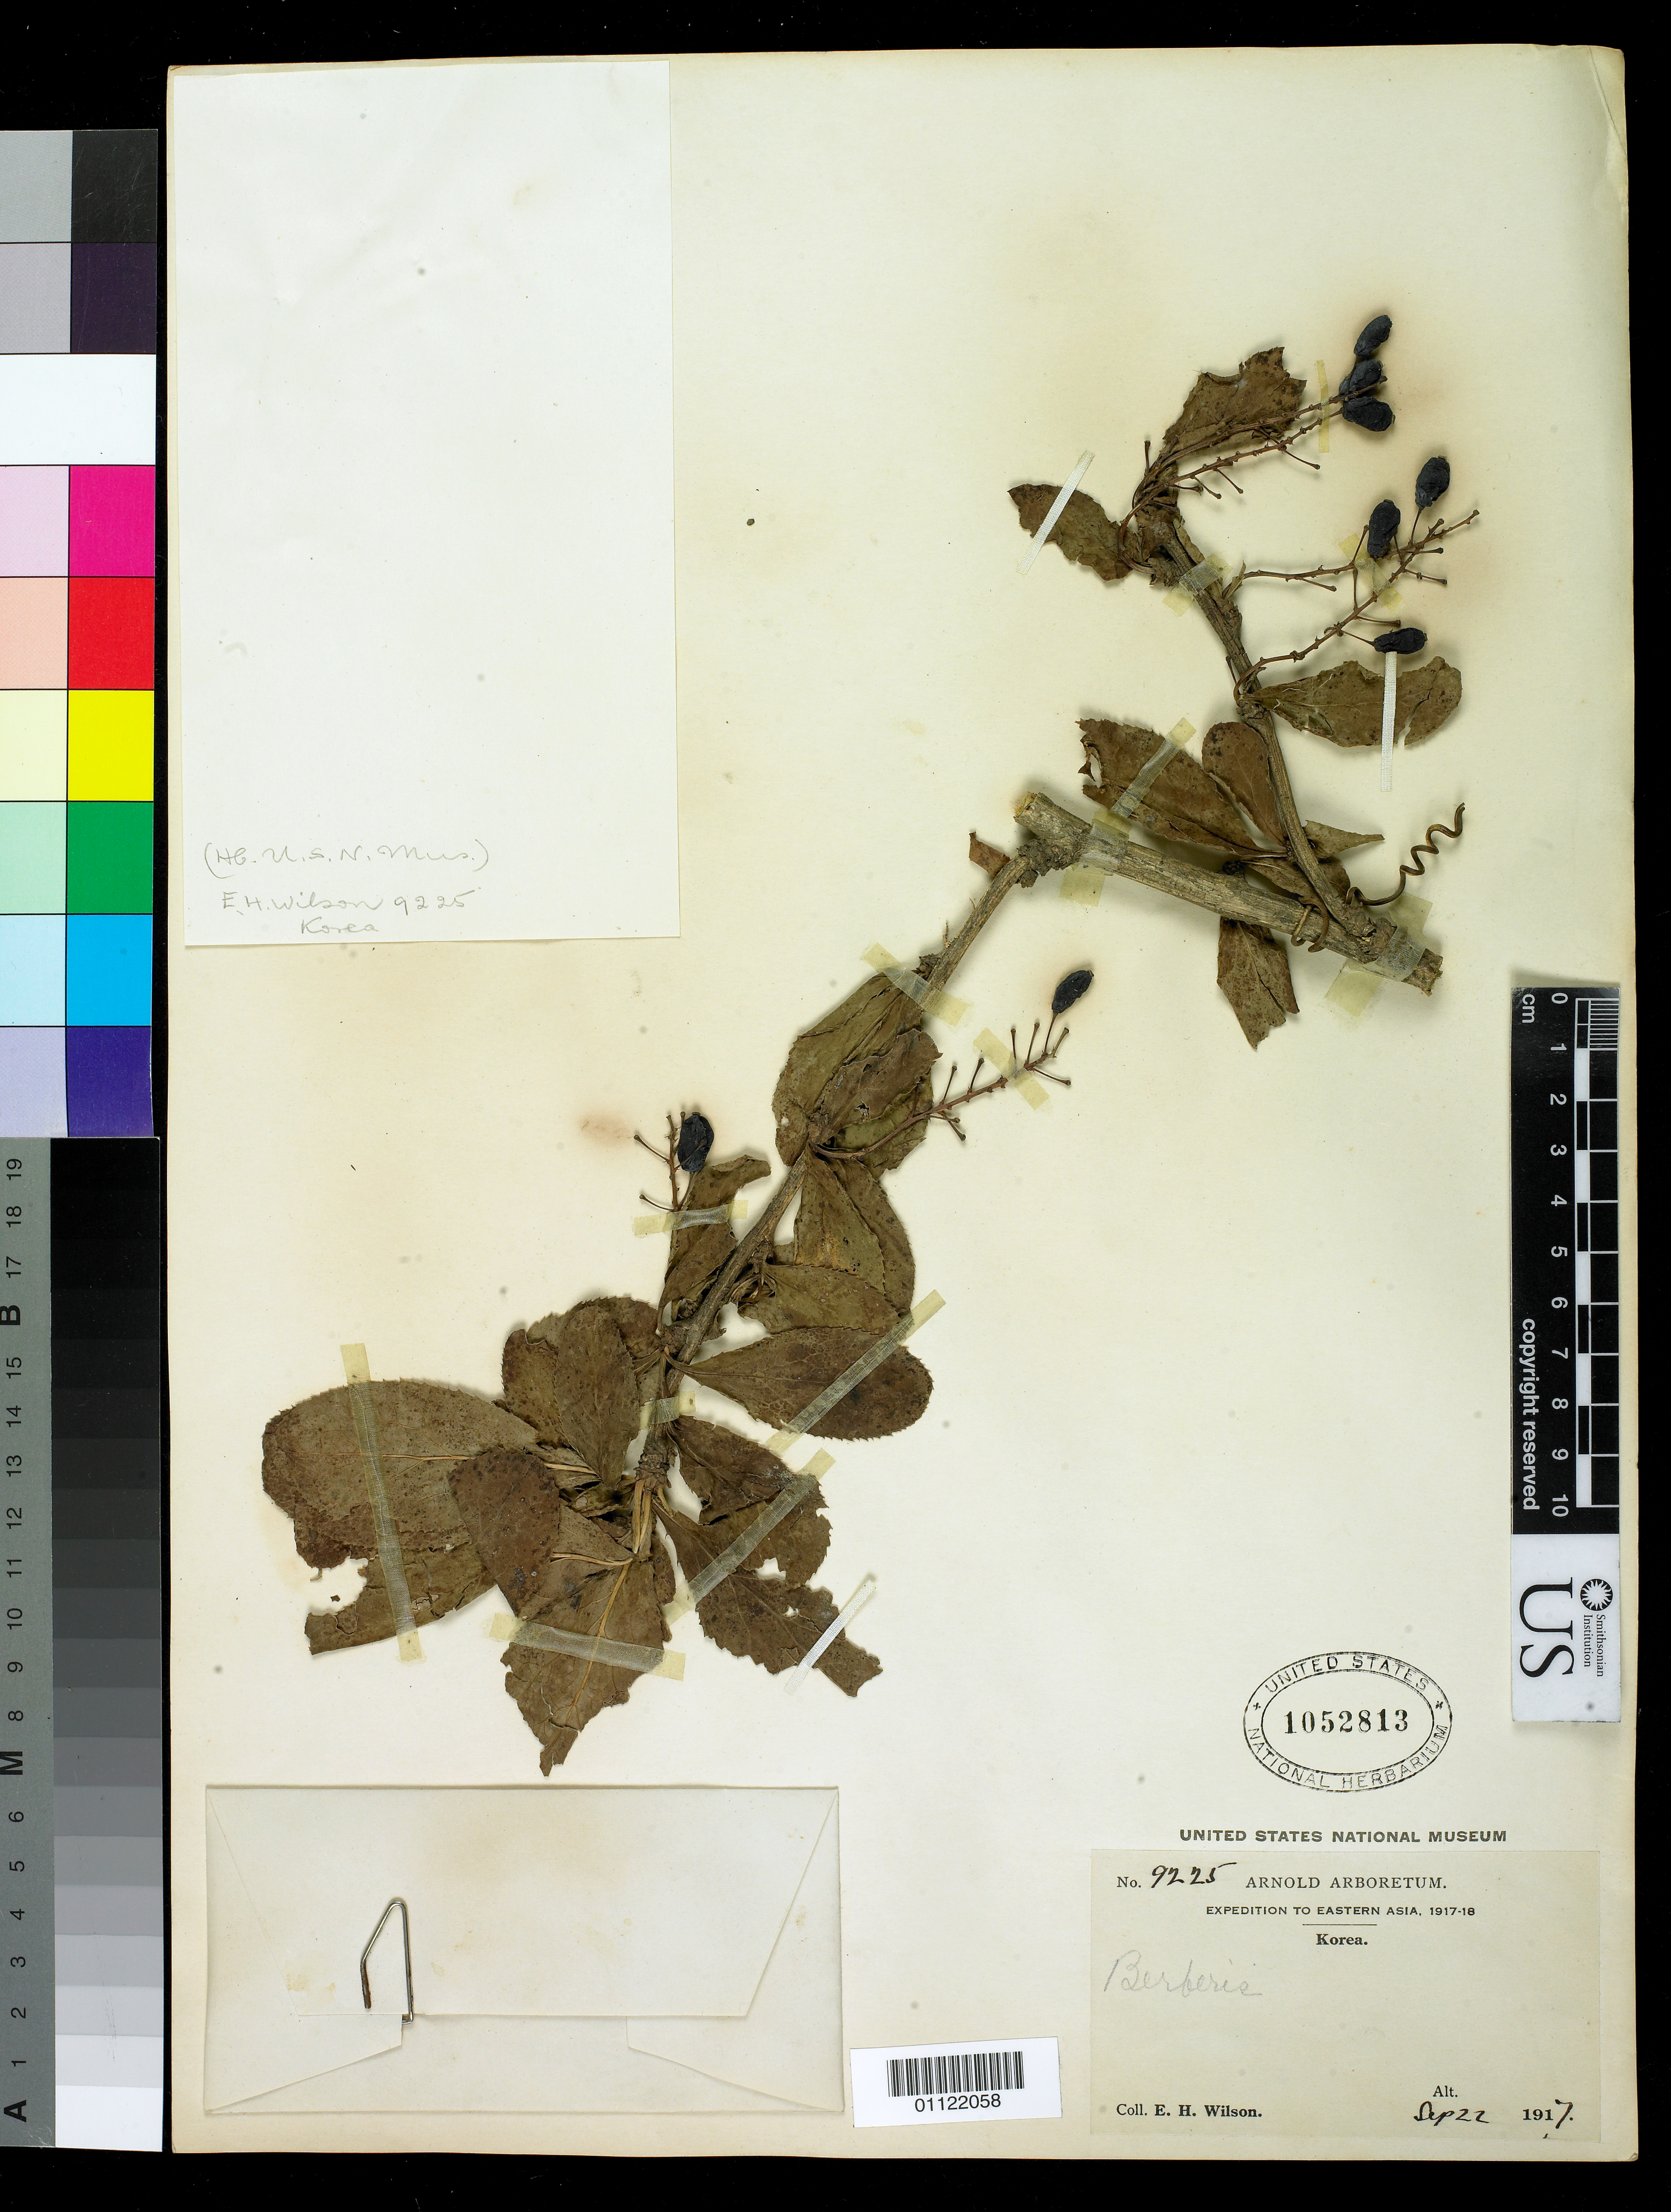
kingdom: Plantae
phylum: Tracheophyta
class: Magnoliopsida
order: Ranunculales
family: Berberidaceae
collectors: E. H. Wilson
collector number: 9225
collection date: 1917-09-22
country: North Korea / South Korea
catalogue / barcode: US 1052813